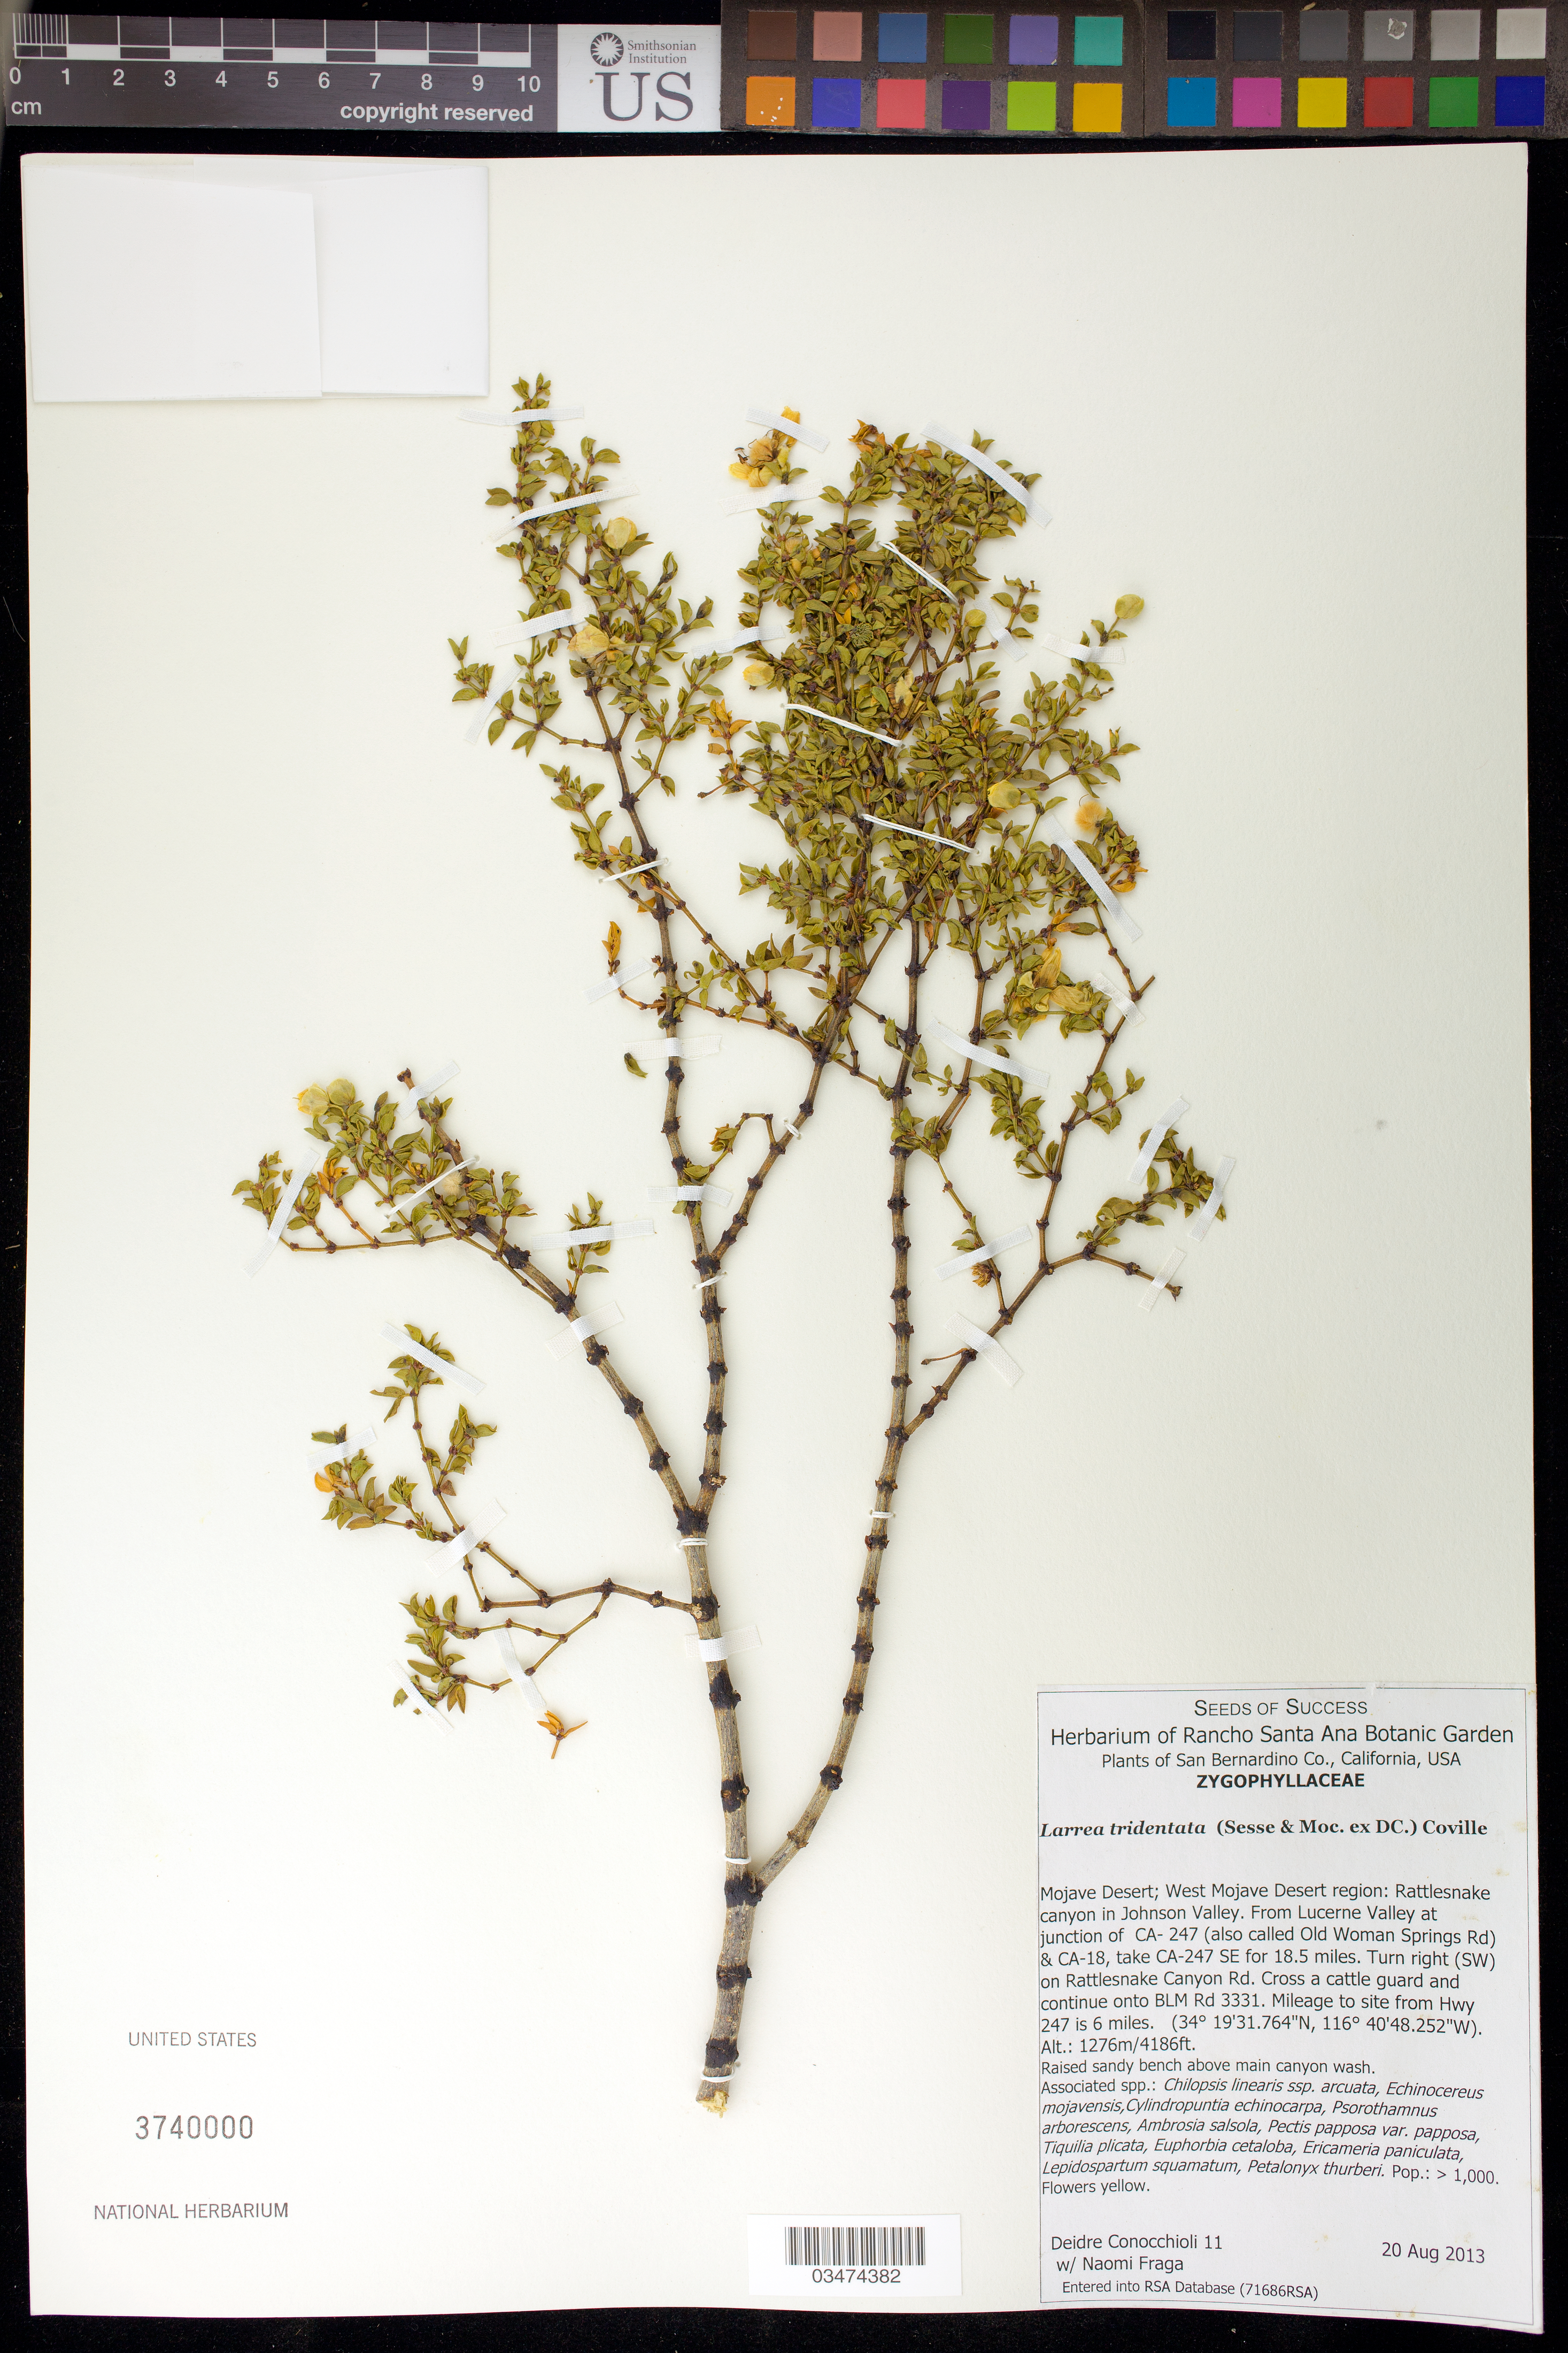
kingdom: Plantae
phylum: Tracheophyta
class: Magnoliopsida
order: Zygophyllales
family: Zygophyllaceae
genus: Larrea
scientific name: Larrea tridentata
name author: (Sessé & Moc. ex DC.) Coville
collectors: D. Conocchioli & N. Fraga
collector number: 11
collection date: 2013-08-20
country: United States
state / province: California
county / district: San Bernardino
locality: West Mojave Desert Region; Rattlesnake canyon in Johnson Valley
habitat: Sandy bench above main canyon wash.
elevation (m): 1276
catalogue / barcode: US 3740000